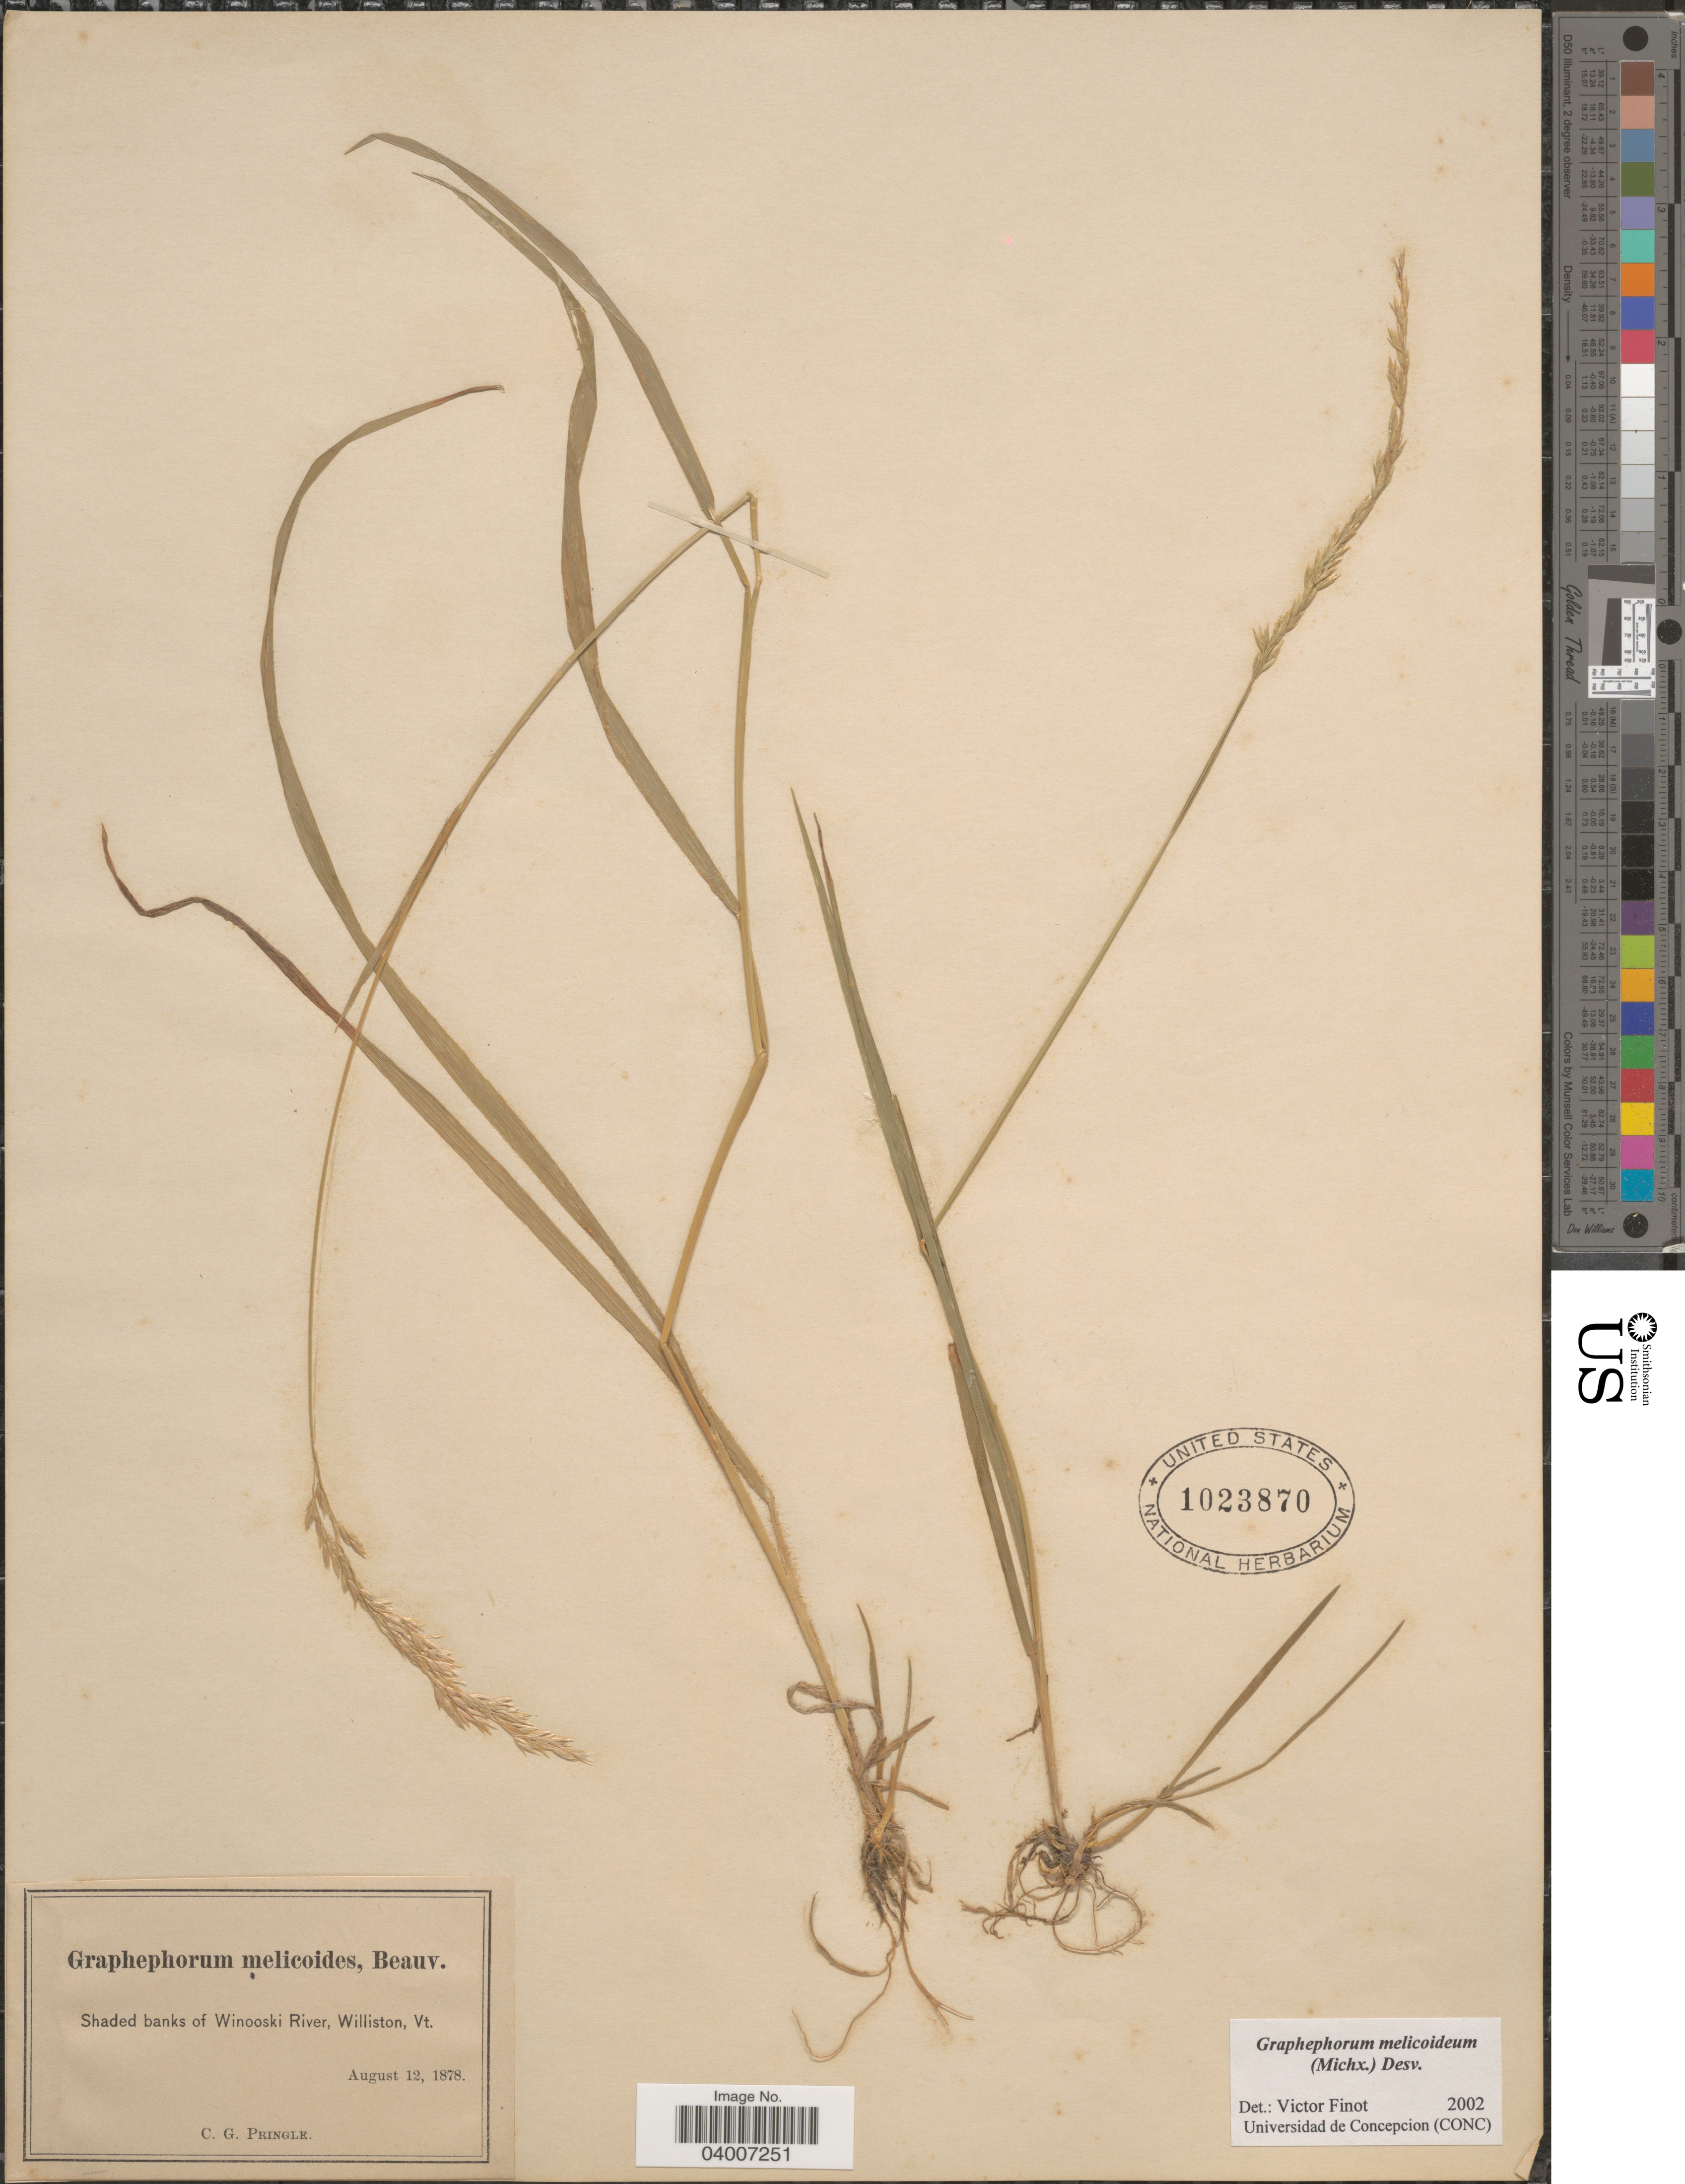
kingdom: Plantae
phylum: Tracheophyta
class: Liliopsida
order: Poales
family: Poaceae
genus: Graphephorum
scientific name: Graphephorum melicoides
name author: (F. Michx.) Desv.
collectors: C. G. Pringle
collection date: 1878-08-12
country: United States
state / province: Vermont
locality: Shaded banks of Winooski River, Williston.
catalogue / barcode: US 1023870